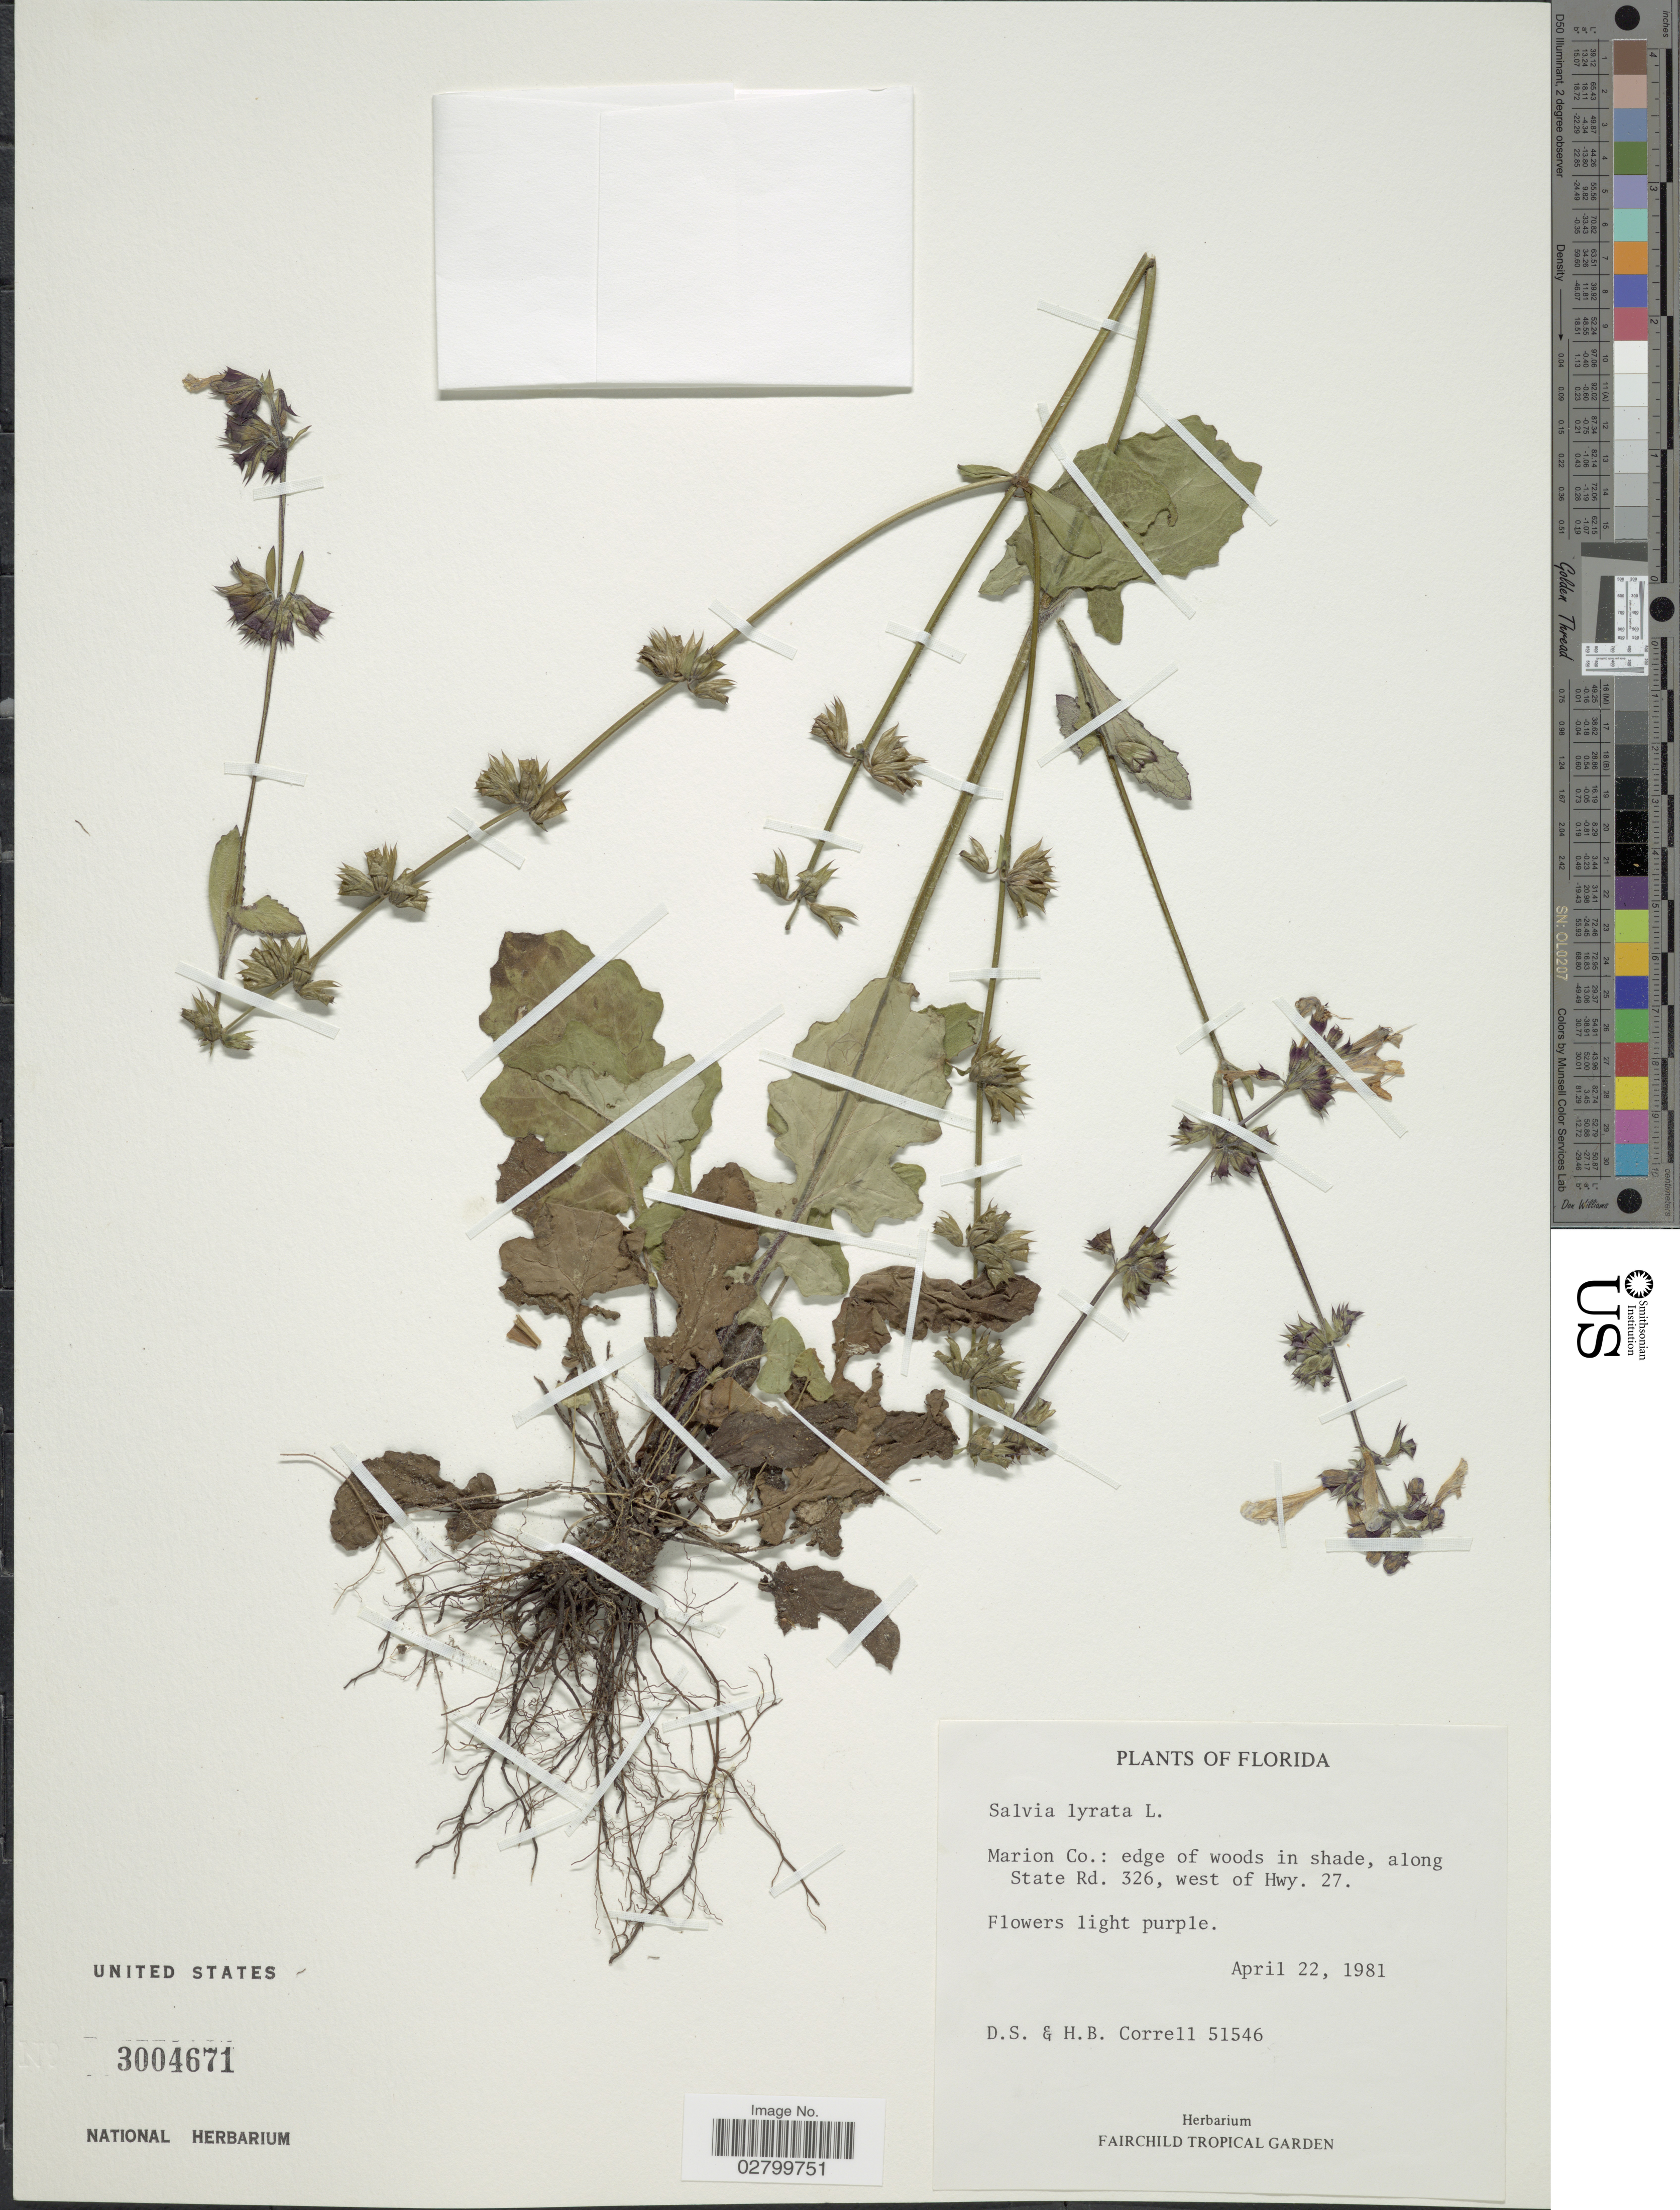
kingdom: Plantae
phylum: Tracheophyta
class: Magnoliopsida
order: Lamiales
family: Lamiaceae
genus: Salvia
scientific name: Salvia lyrata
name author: L.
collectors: D. S. Correll & H. Correll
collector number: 51546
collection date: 1981-04-22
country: United States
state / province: Florida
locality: Marion Co.: edge of woods in shade, along State Rd. 326, west of Hwy. 27.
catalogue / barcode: US 3004671